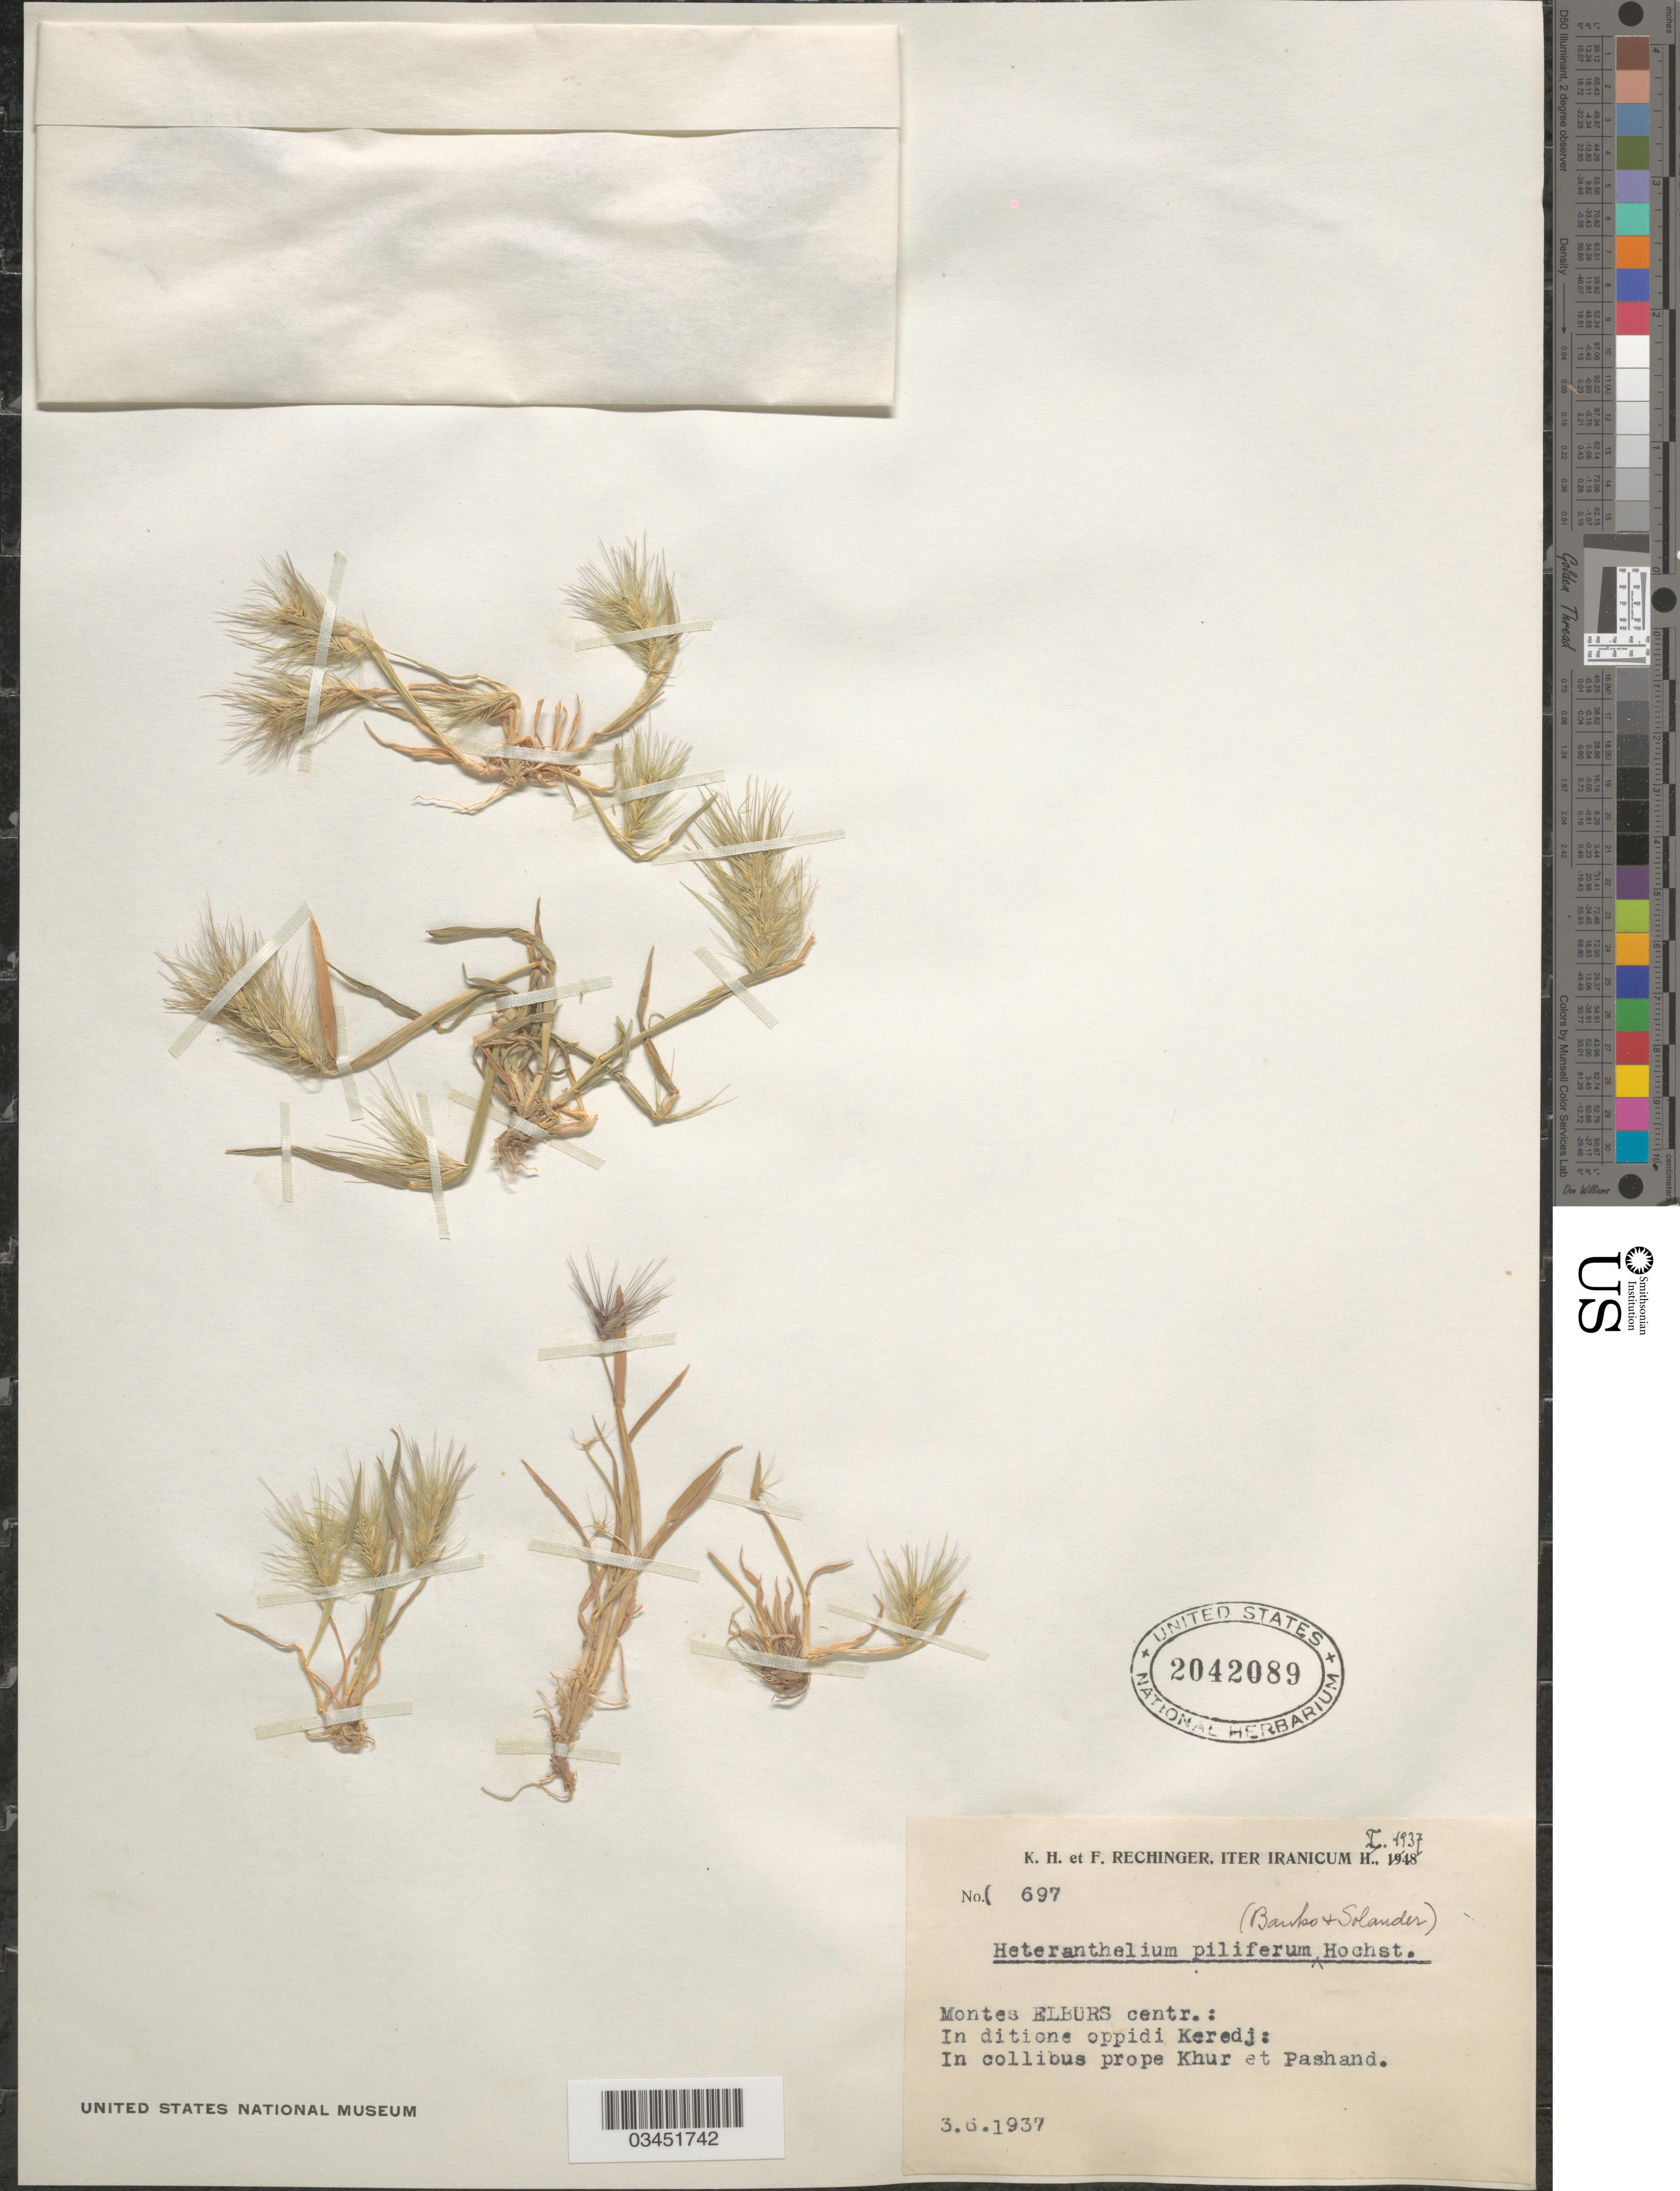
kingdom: Plantae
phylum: Tracheophyta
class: Liliopsida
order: Poales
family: Poaceae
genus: Heteranthelium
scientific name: Heteranthelium piliferum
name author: (Sol.) Hochst.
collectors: K. H. Rechinger & F. Rechinger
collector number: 697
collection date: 1937-06-03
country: Iran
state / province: Alborz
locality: Iter Iranicum I., 1937. Montes Elburs centr.: In ditione oppidi Keredj: In collibus prope Khur et Pashand.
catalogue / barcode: US 2042089